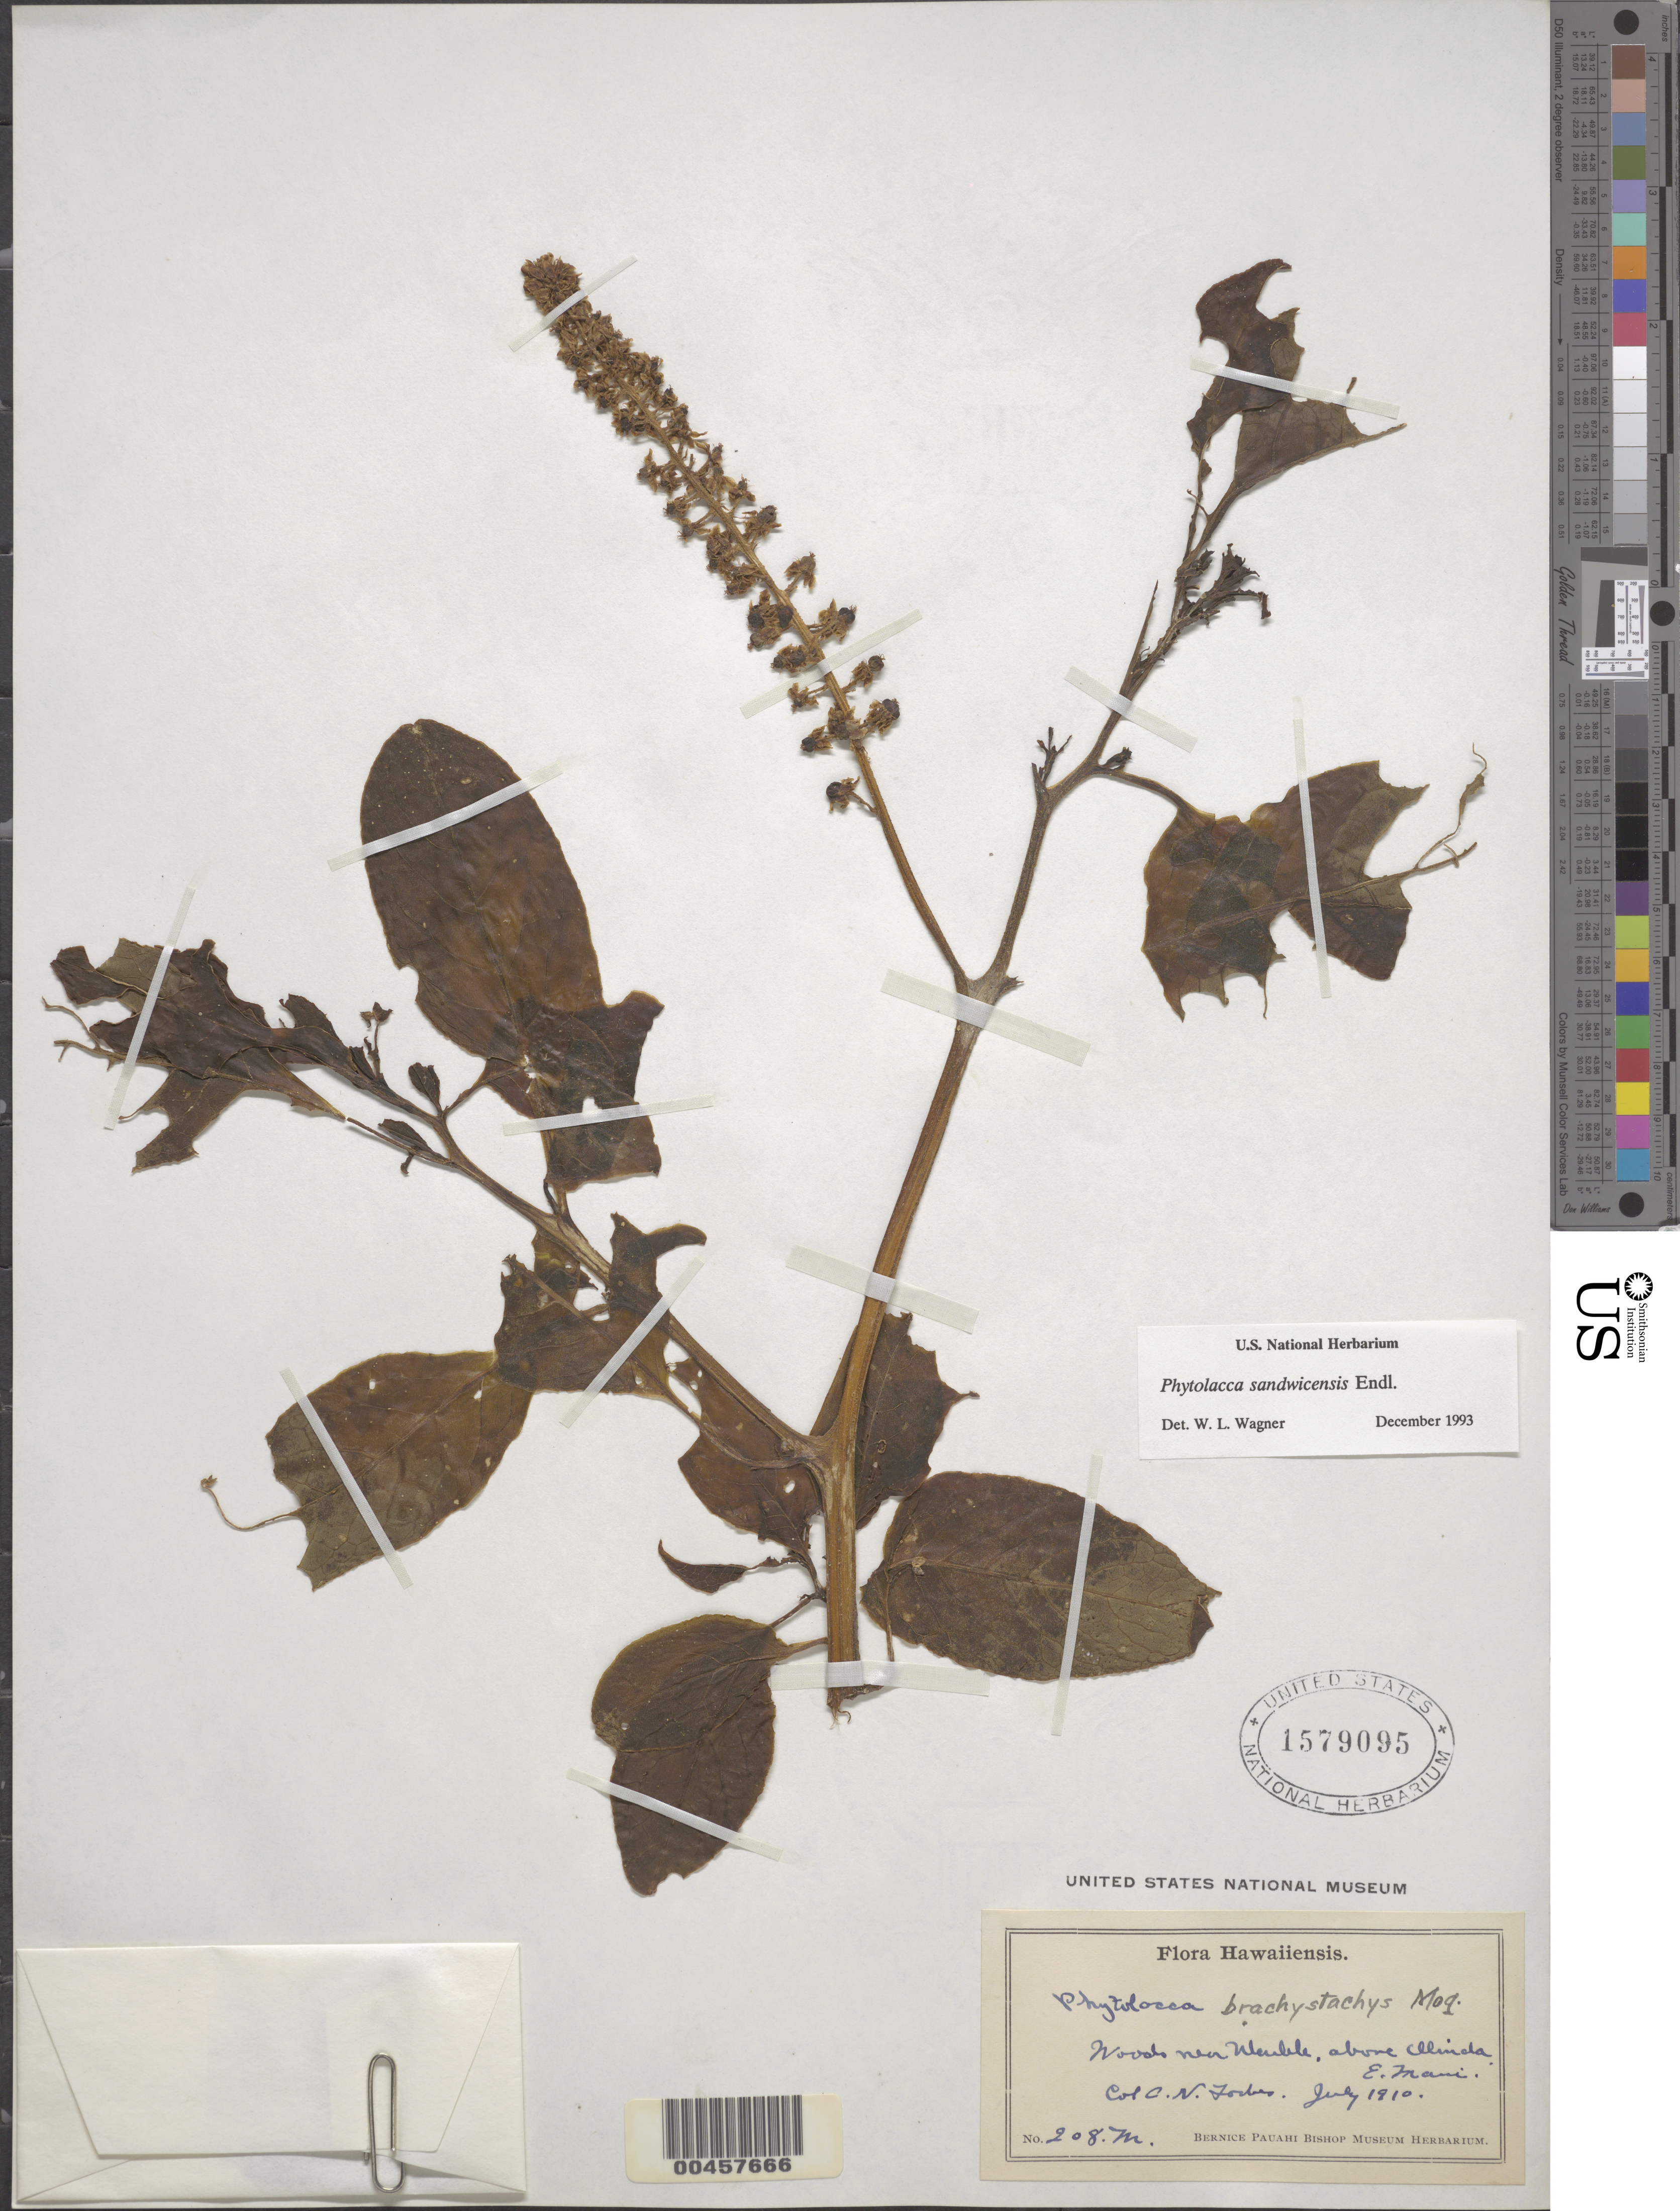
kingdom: Plantae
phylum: Tracheophyta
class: Magnoliopsida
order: Caryophyllales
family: Phytolaccaceae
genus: Phytolacca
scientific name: Phytolacca sandwicensis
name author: Endl.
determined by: Wagner, W. L., (BOT), Smithsonian Institution - National Museum of Natural History (UNITED STATES)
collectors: C. N. Forbes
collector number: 208.M.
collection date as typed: Jul 1910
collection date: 1910-07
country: United States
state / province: Hawaii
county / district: Maui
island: Maui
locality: Woods near Wiulile, above Olinda, E. Maui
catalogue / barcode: US 1579095